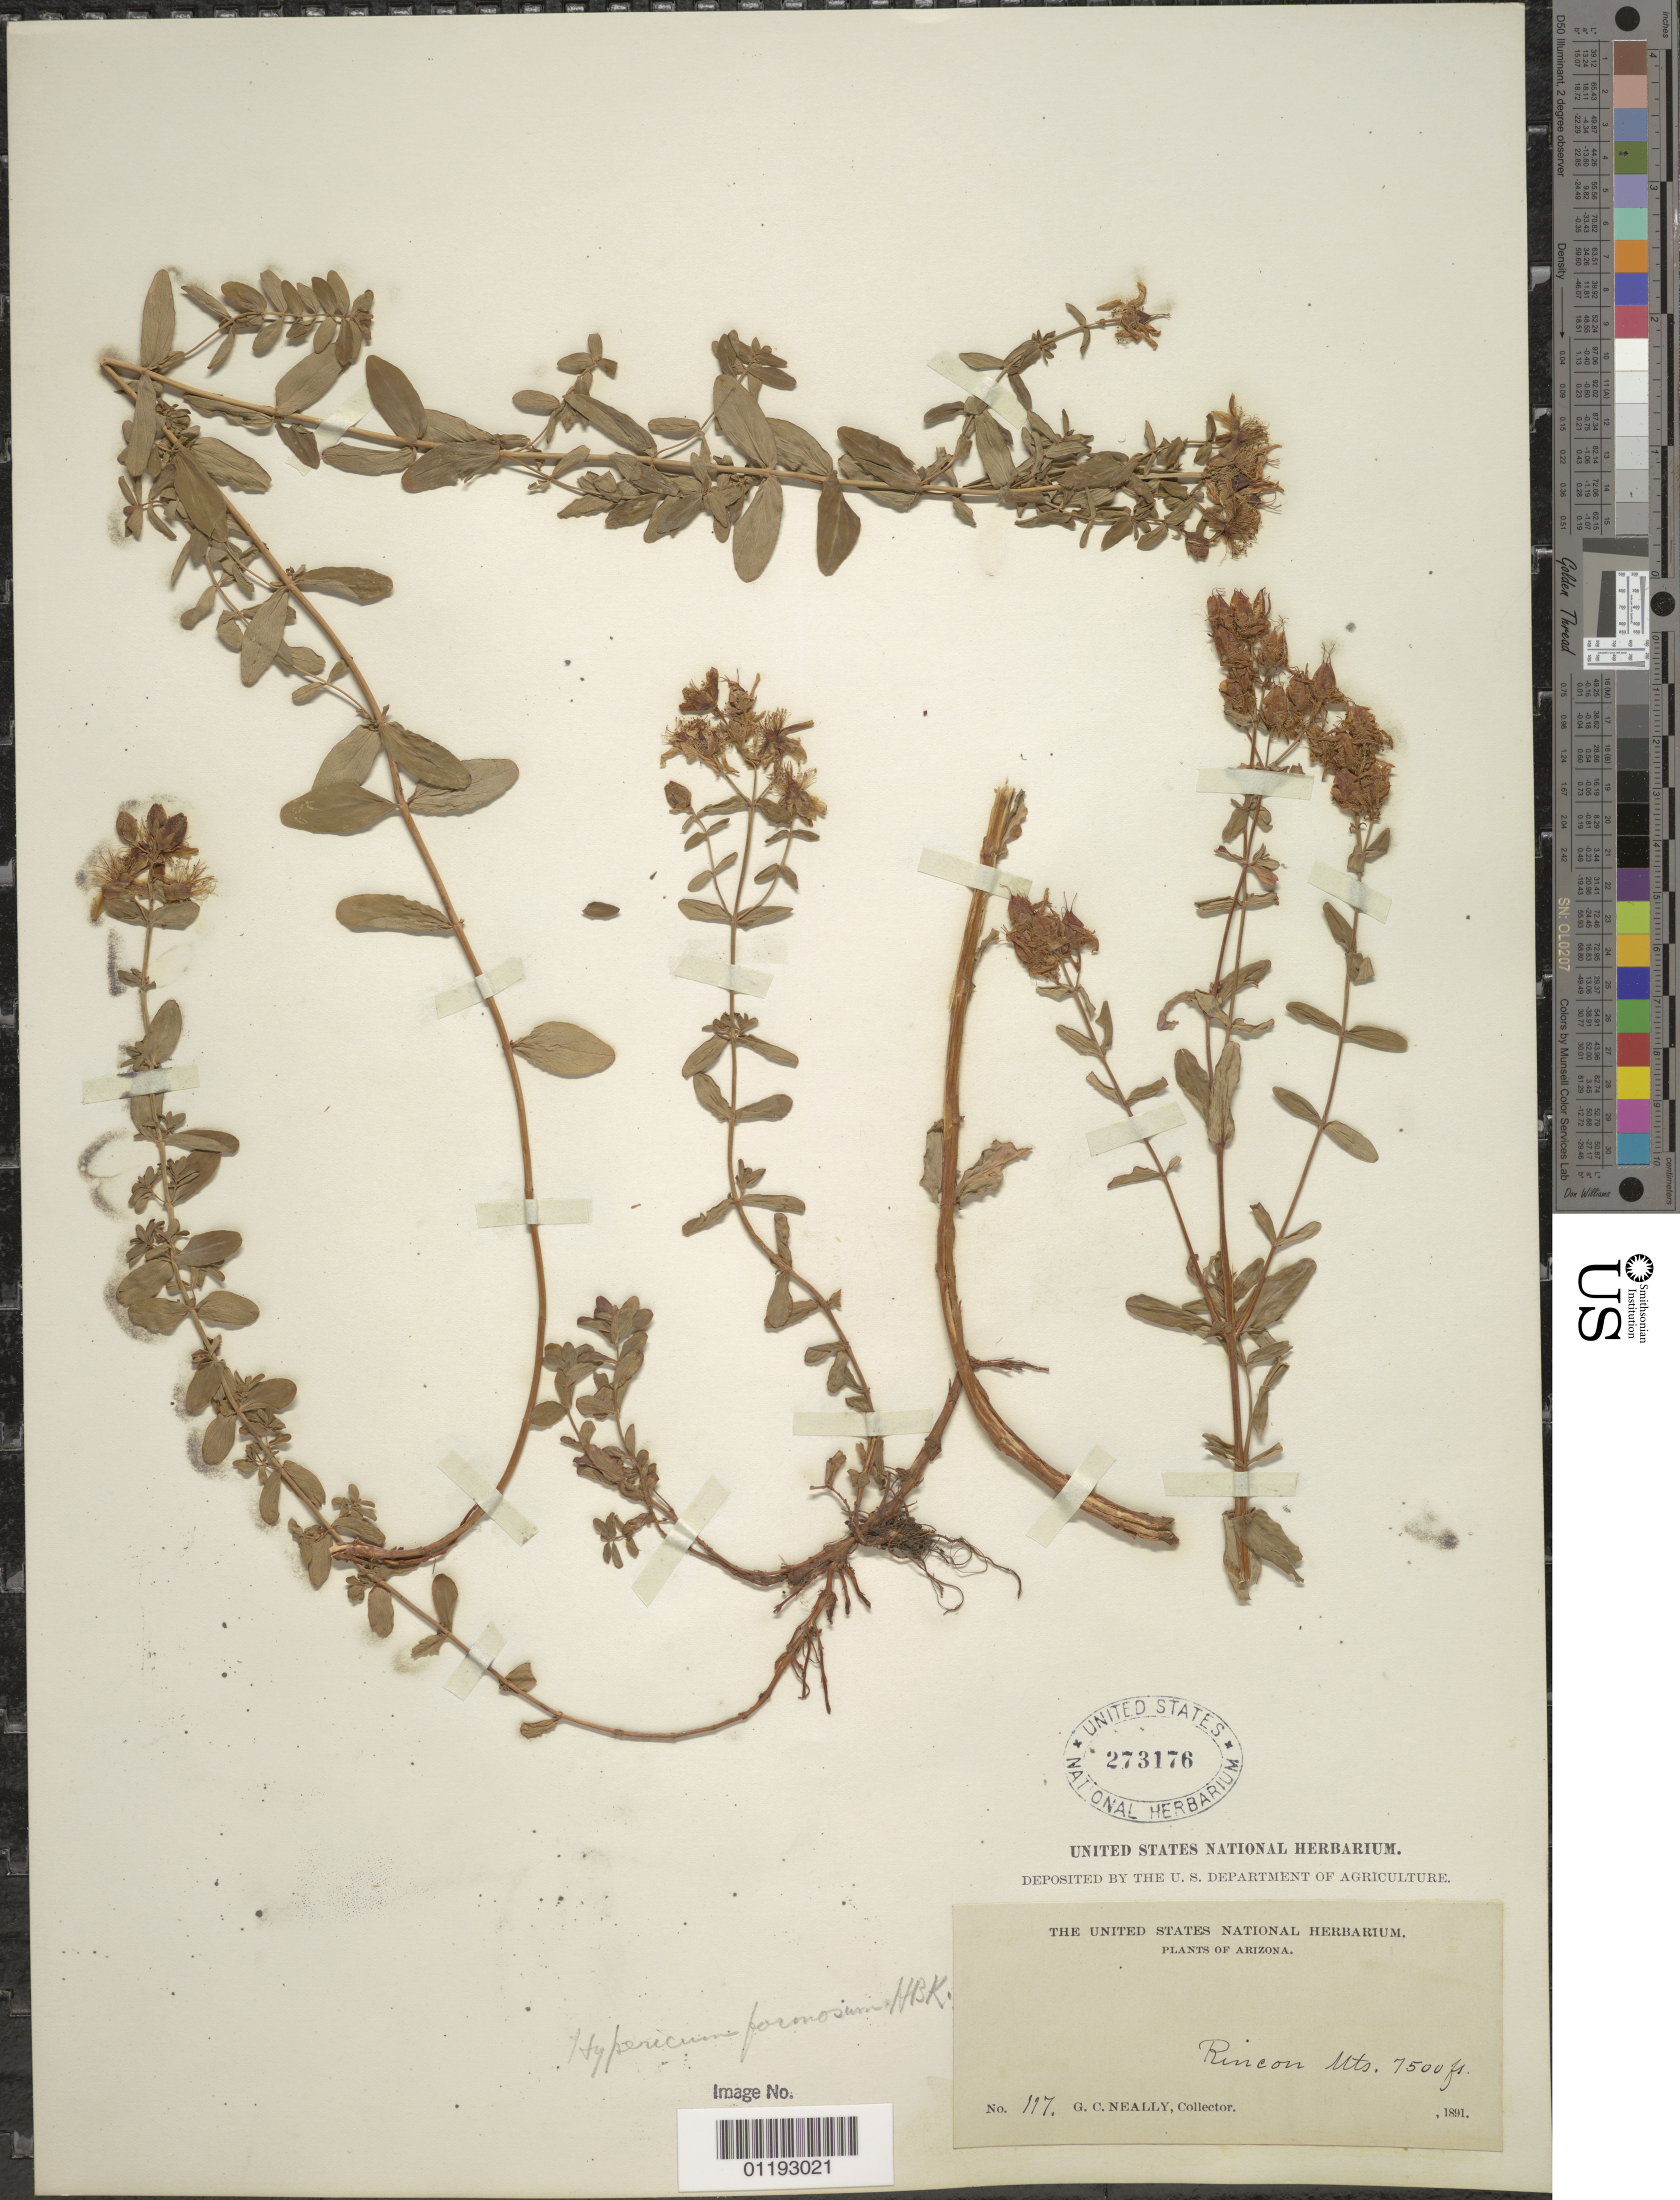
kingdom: Plantae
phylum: Tracheophyta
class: Magnoliopsida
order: Malpighiales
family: Hypericaceae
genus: Hypericum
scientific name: Hypericum formosum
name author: Kunth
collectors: G. Neally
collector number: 117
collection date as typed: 1891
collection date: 1891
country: United States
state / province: Arizona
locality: Ricon Mts.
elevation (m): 2286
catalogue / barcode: US 273176